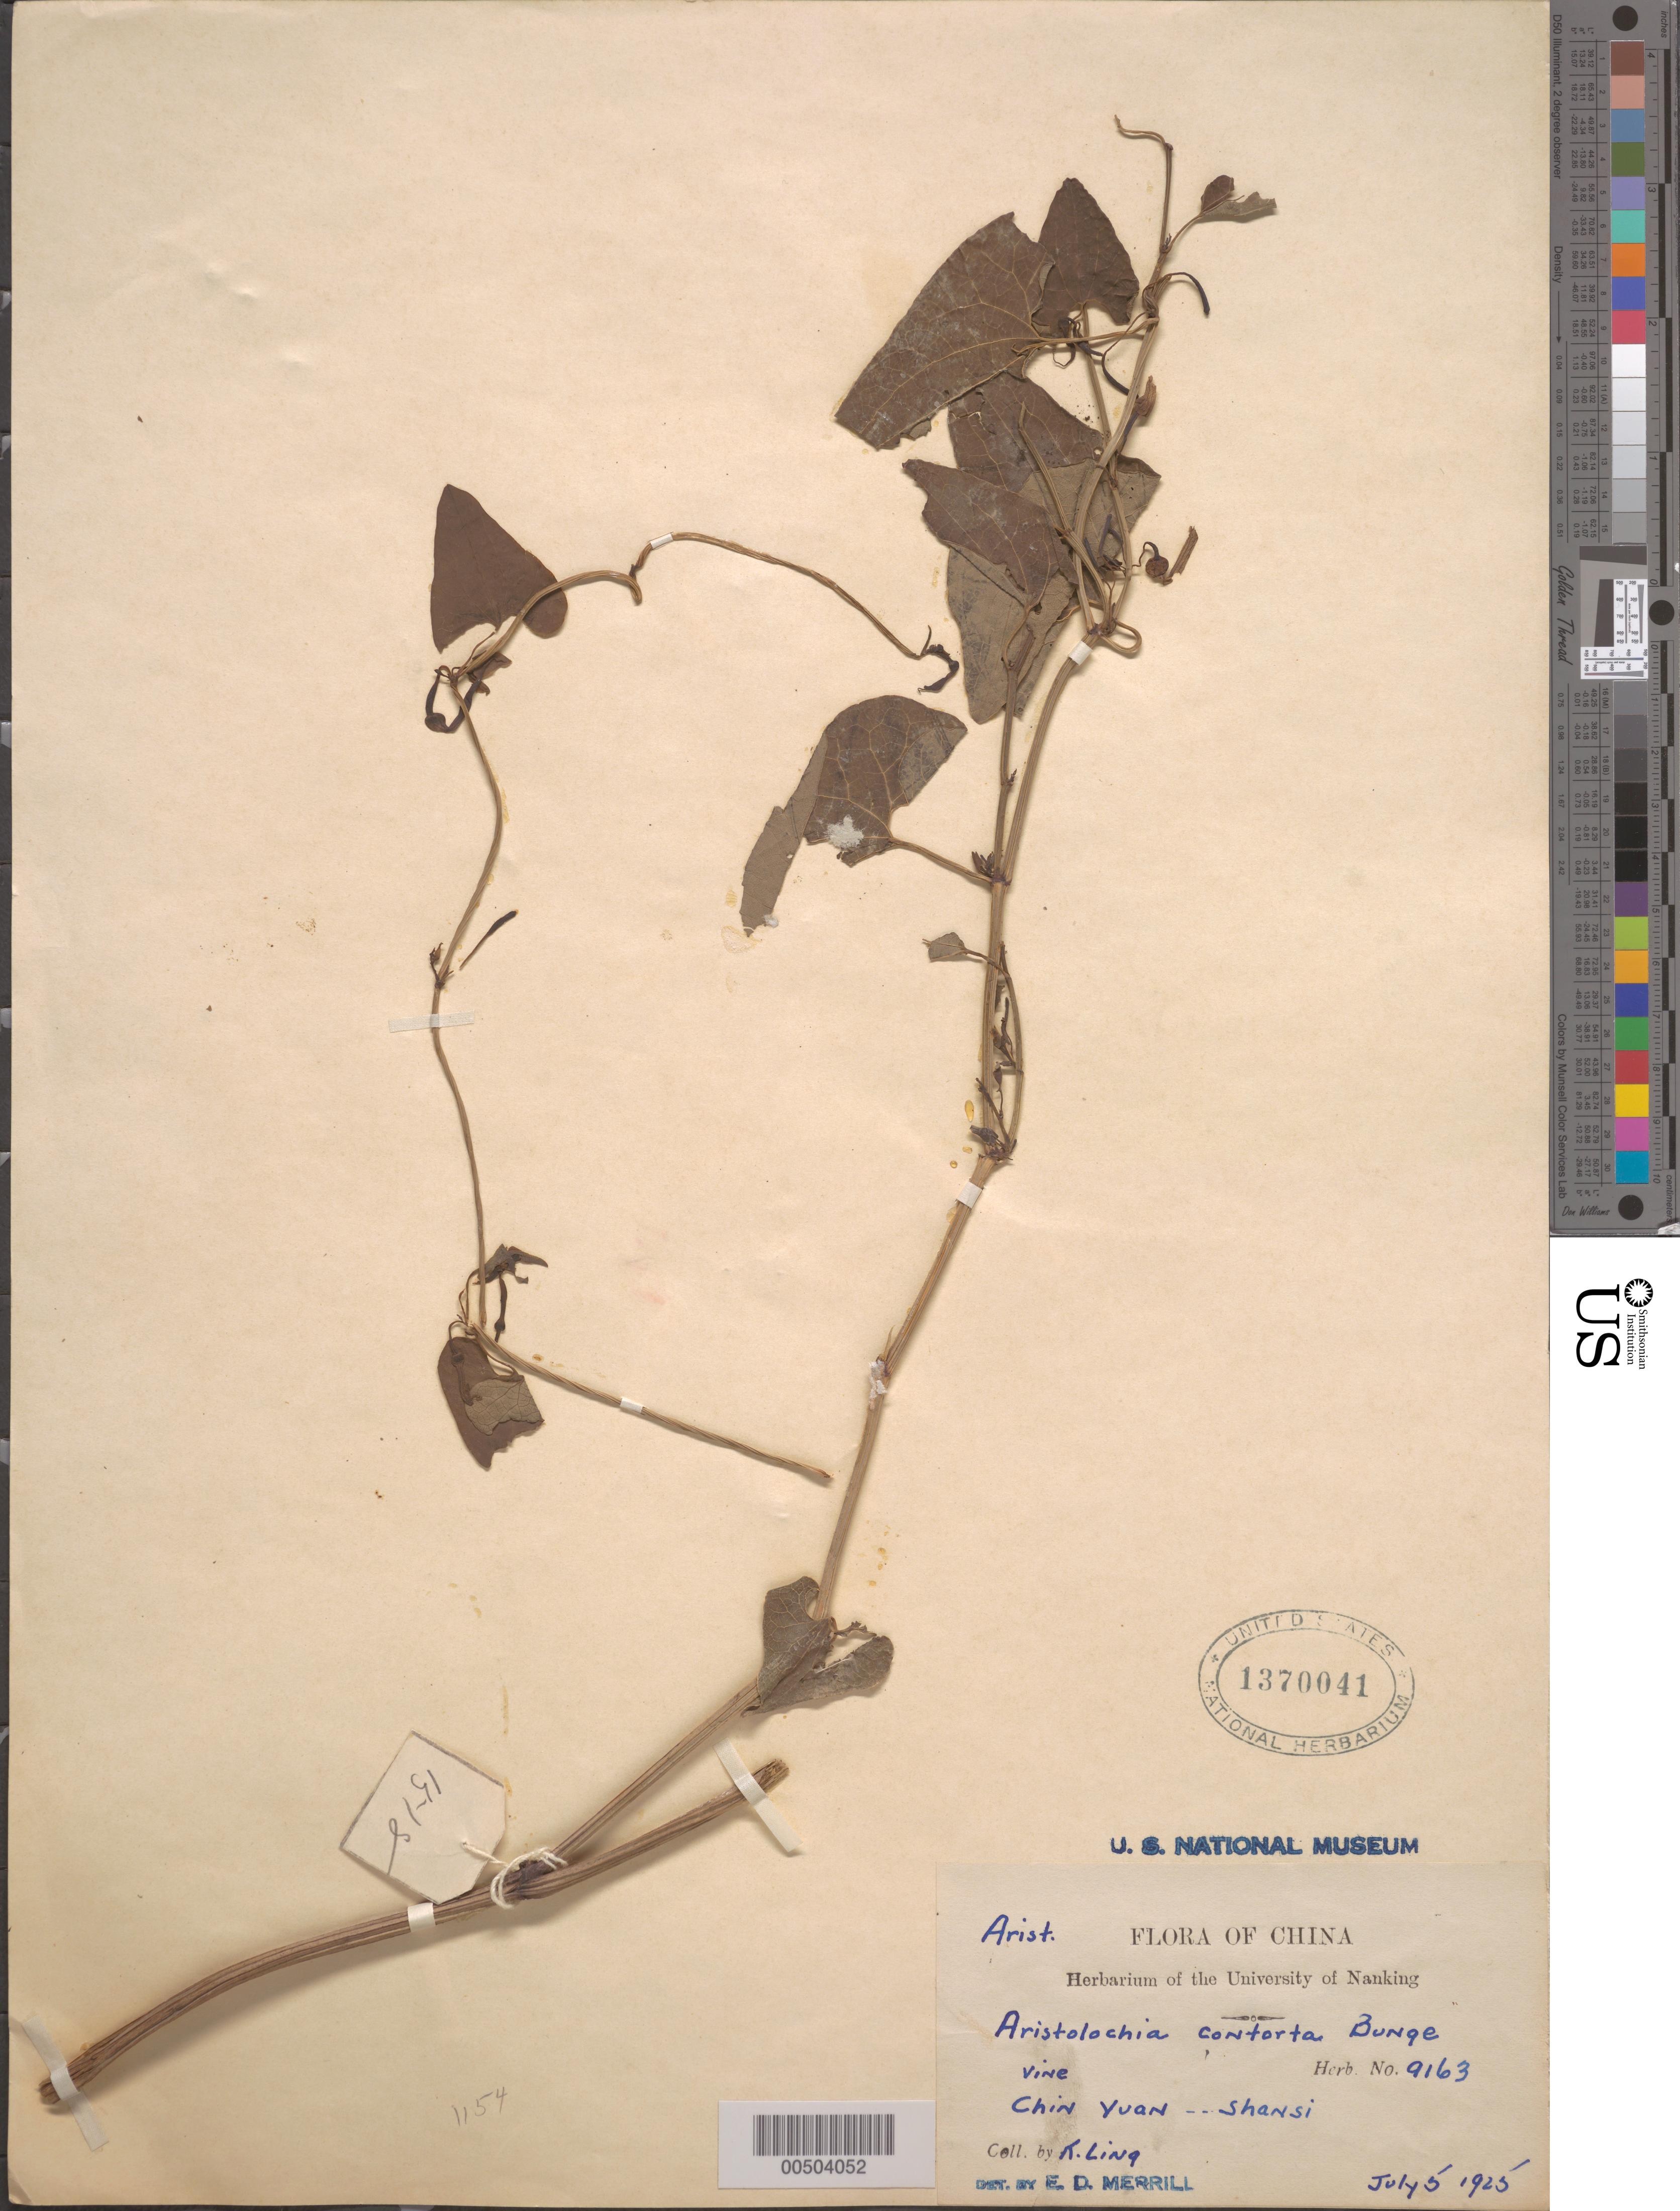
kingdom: Plantae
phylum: Tracheophyta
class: Magnoliopsida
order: Piperales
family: Aristolochiaceae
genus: Aristolochia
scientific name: Aristolochia contorta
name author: Bunge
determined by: Merrill, Elmer D.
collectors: K. Ling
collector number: herb. no. 9163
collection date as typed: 05 Jul 1925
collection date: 1925-07-05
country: China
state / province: Shanxi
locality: Chin Yuan District (Ch'in-yüan Hsien or Qinyuan Xian?)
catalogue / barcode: US 1370041